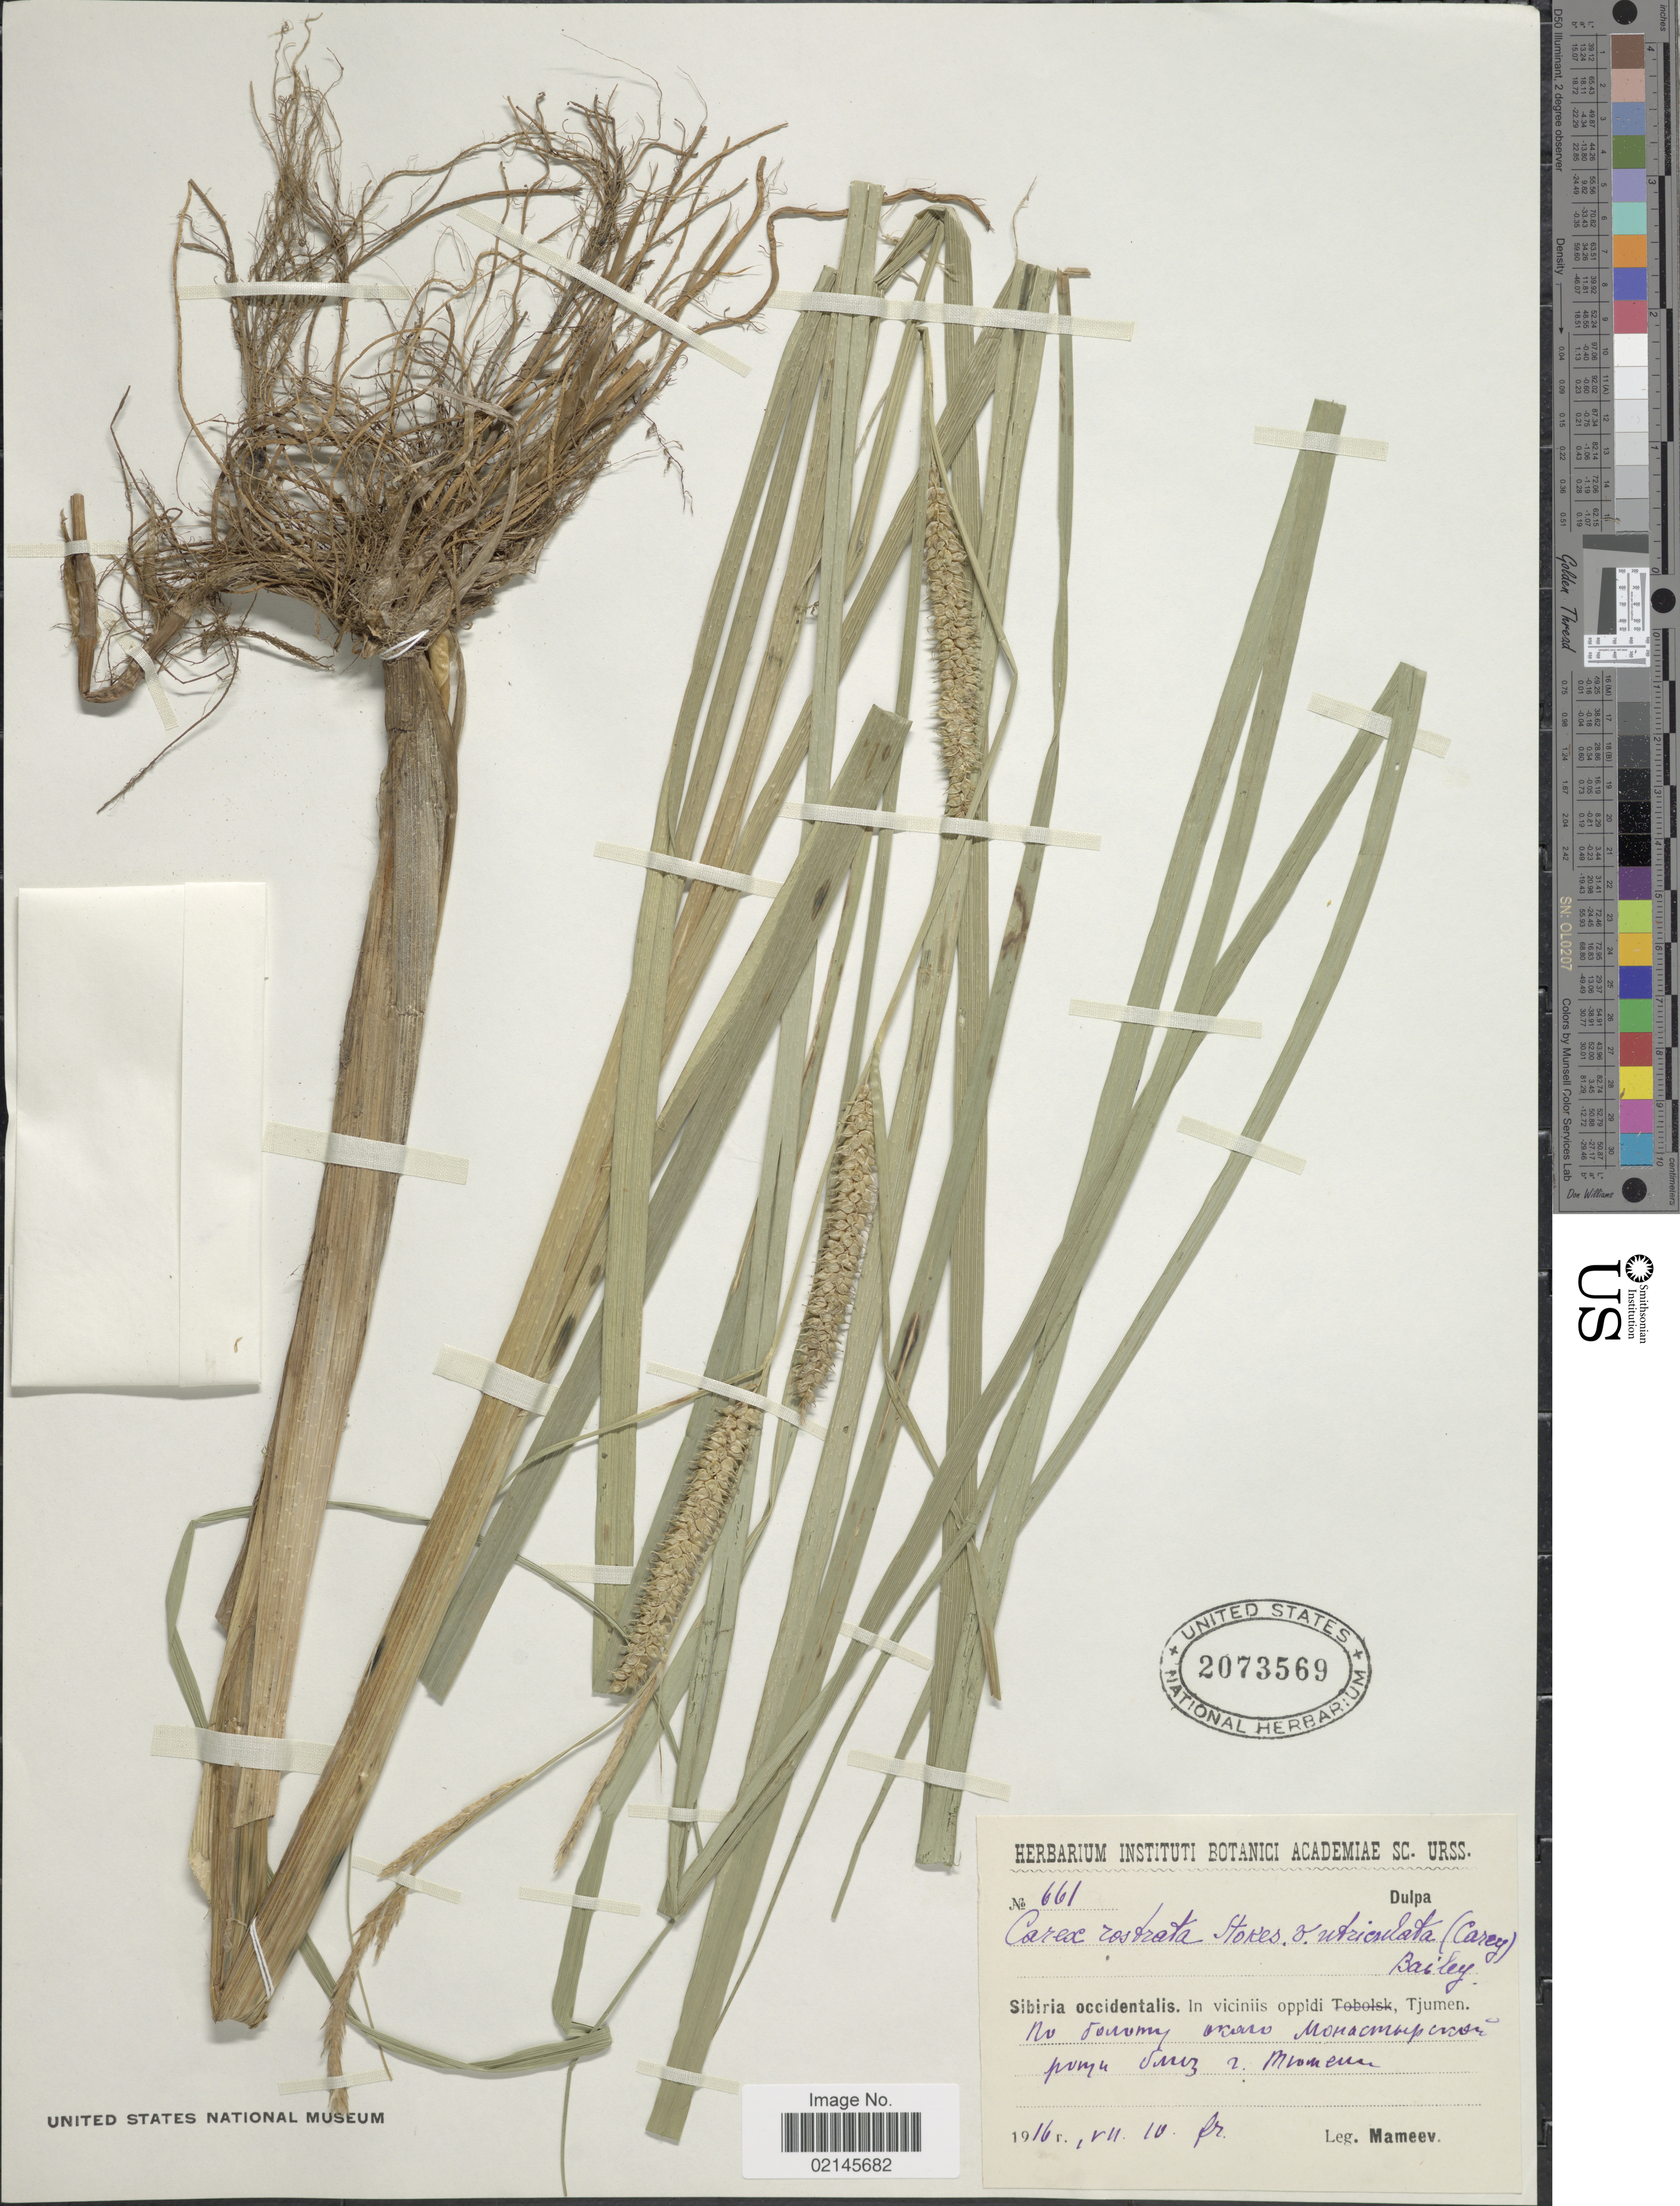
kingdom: Plantae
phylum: Tracheophyta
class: Liliopsida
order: Poales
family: Cyperaceae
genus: Carex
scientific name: Carex rostrata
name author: Stokes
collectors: Mameev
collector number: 661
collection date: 1916-07-10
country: Russian Federation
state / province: Tyumen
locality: Sibiria occidentalis, viciniis oppidi Tjumen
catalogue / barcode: US 2073569